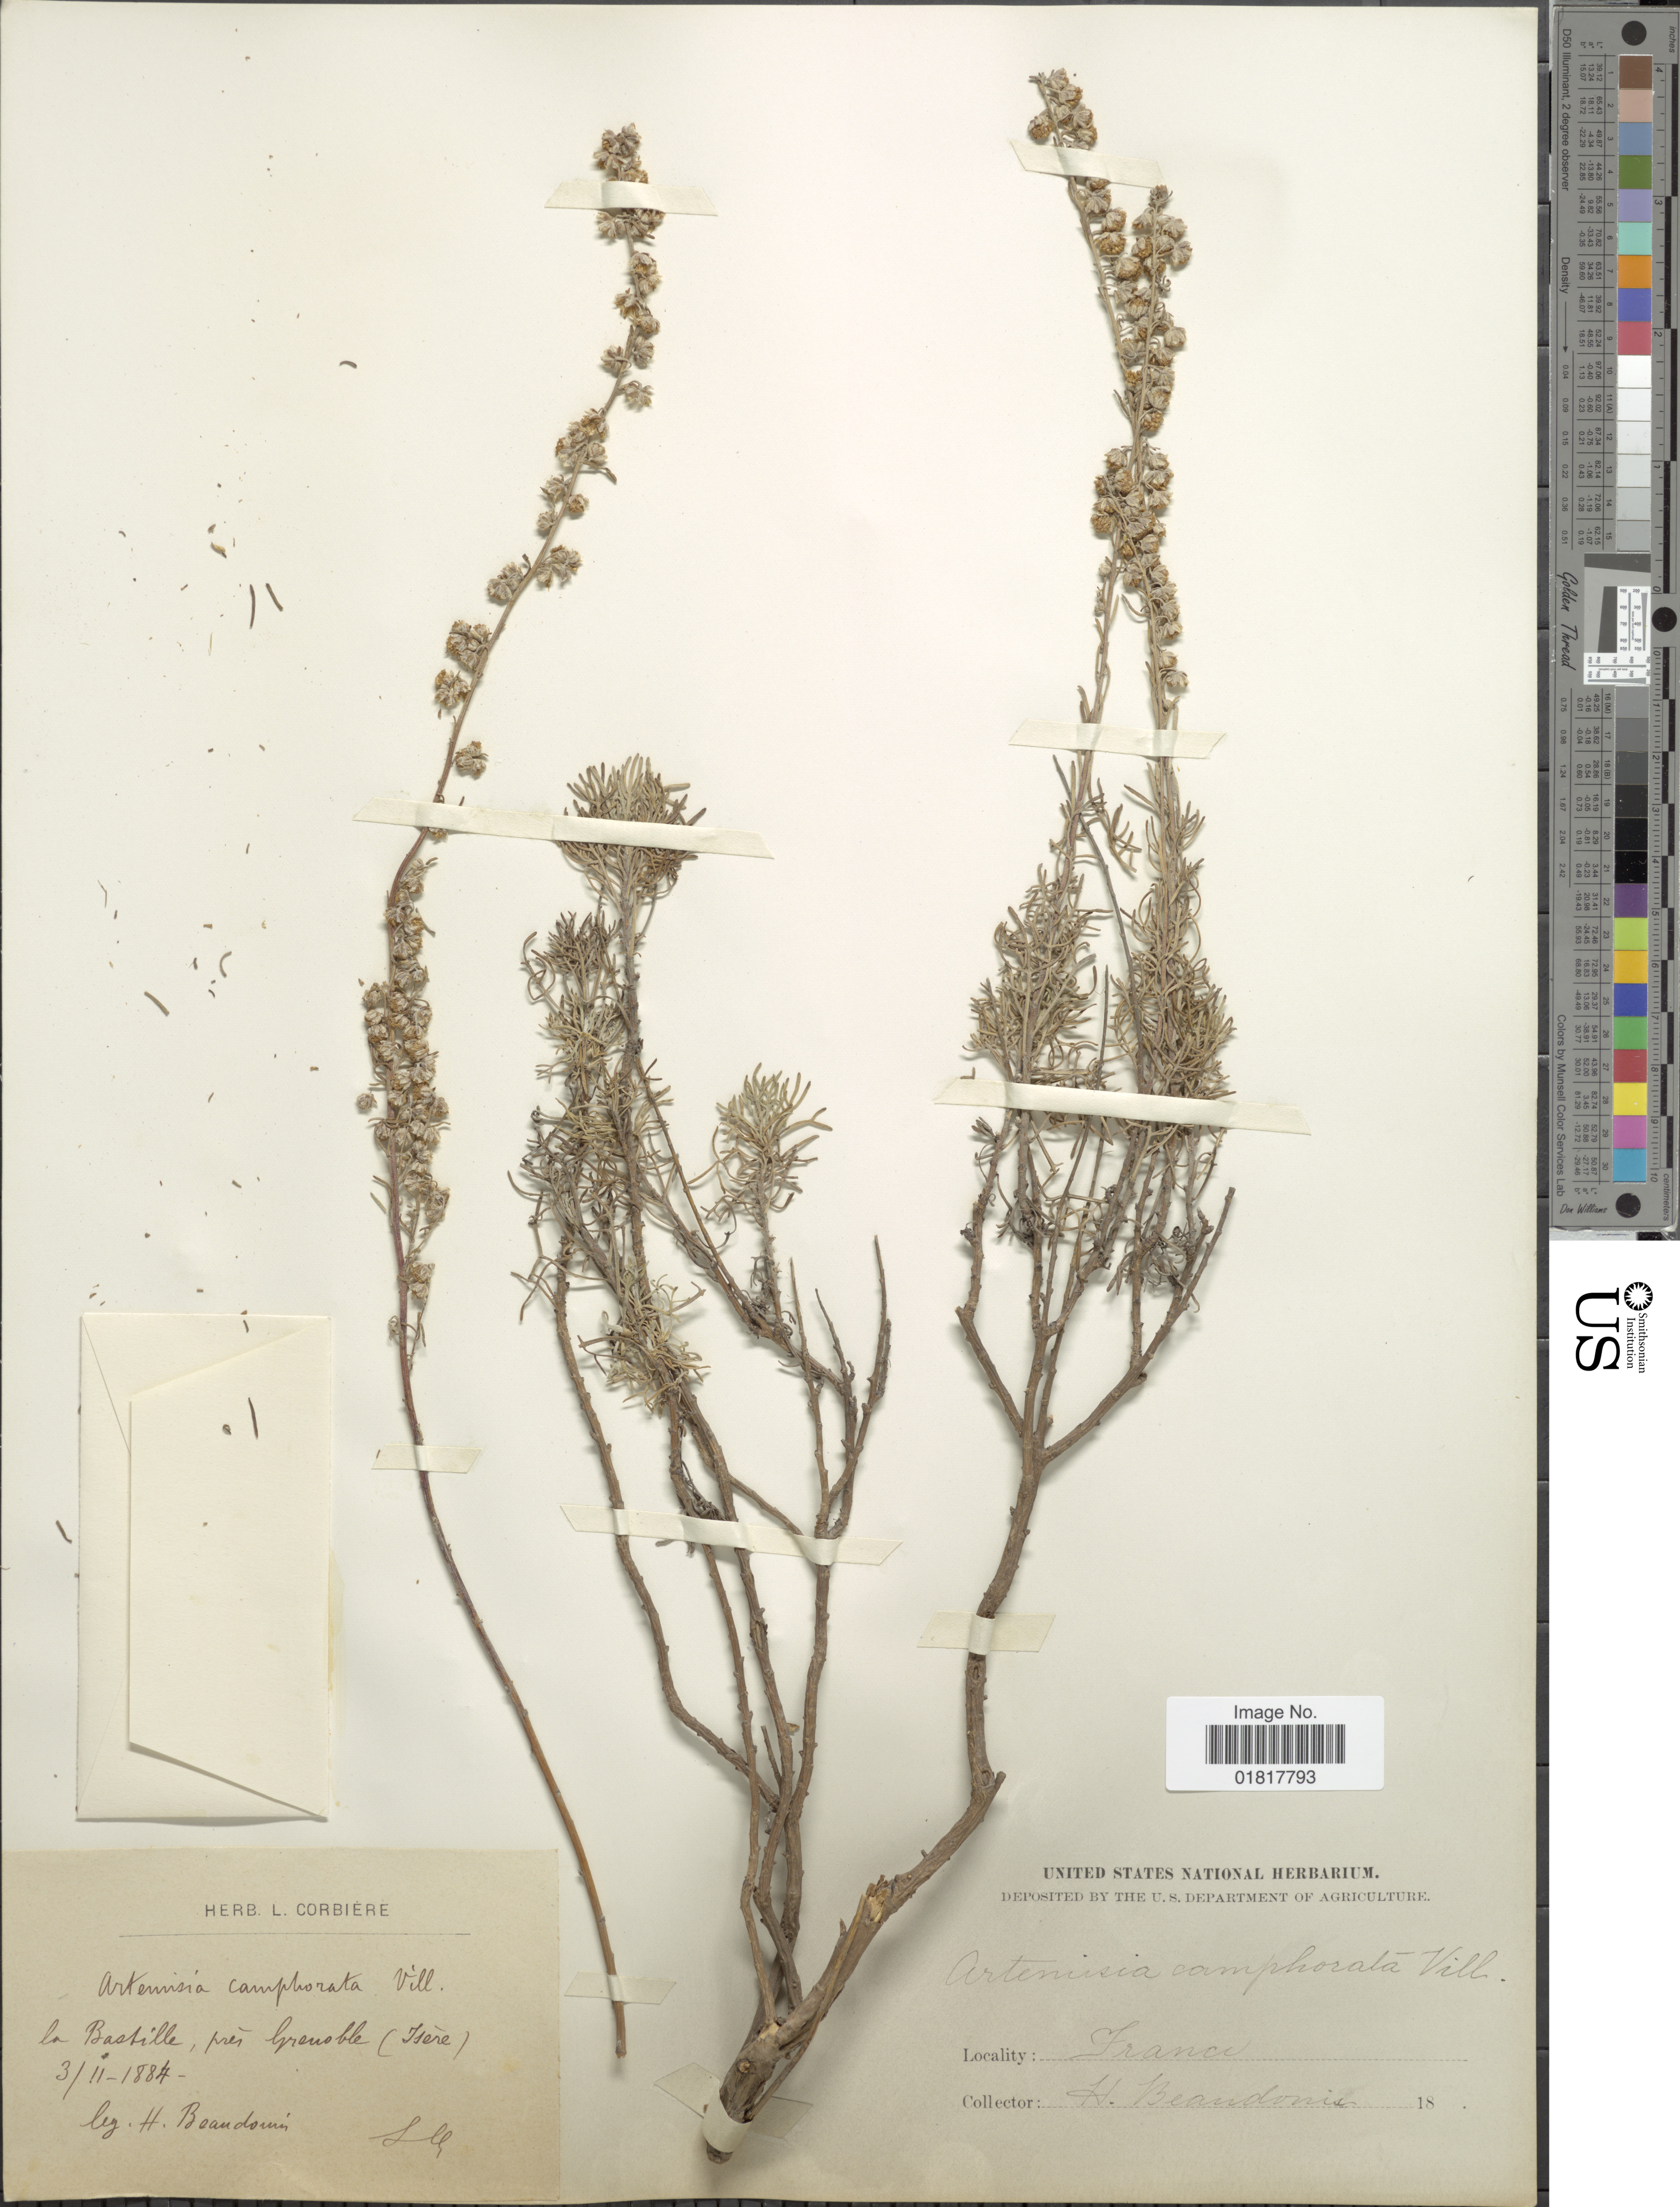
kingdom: Plantae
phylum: Tracheophyta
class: Magnoliopsida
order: Asterales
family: Asteraceae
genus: Artemisia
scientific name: Artemisia camphorata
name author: Vill.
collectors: Beaudouin, H.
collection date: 1884-11-03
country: France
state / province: Auvergne-Rhône-Alpes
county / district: Isère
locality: La bastille, prés Greuoble (Isére)